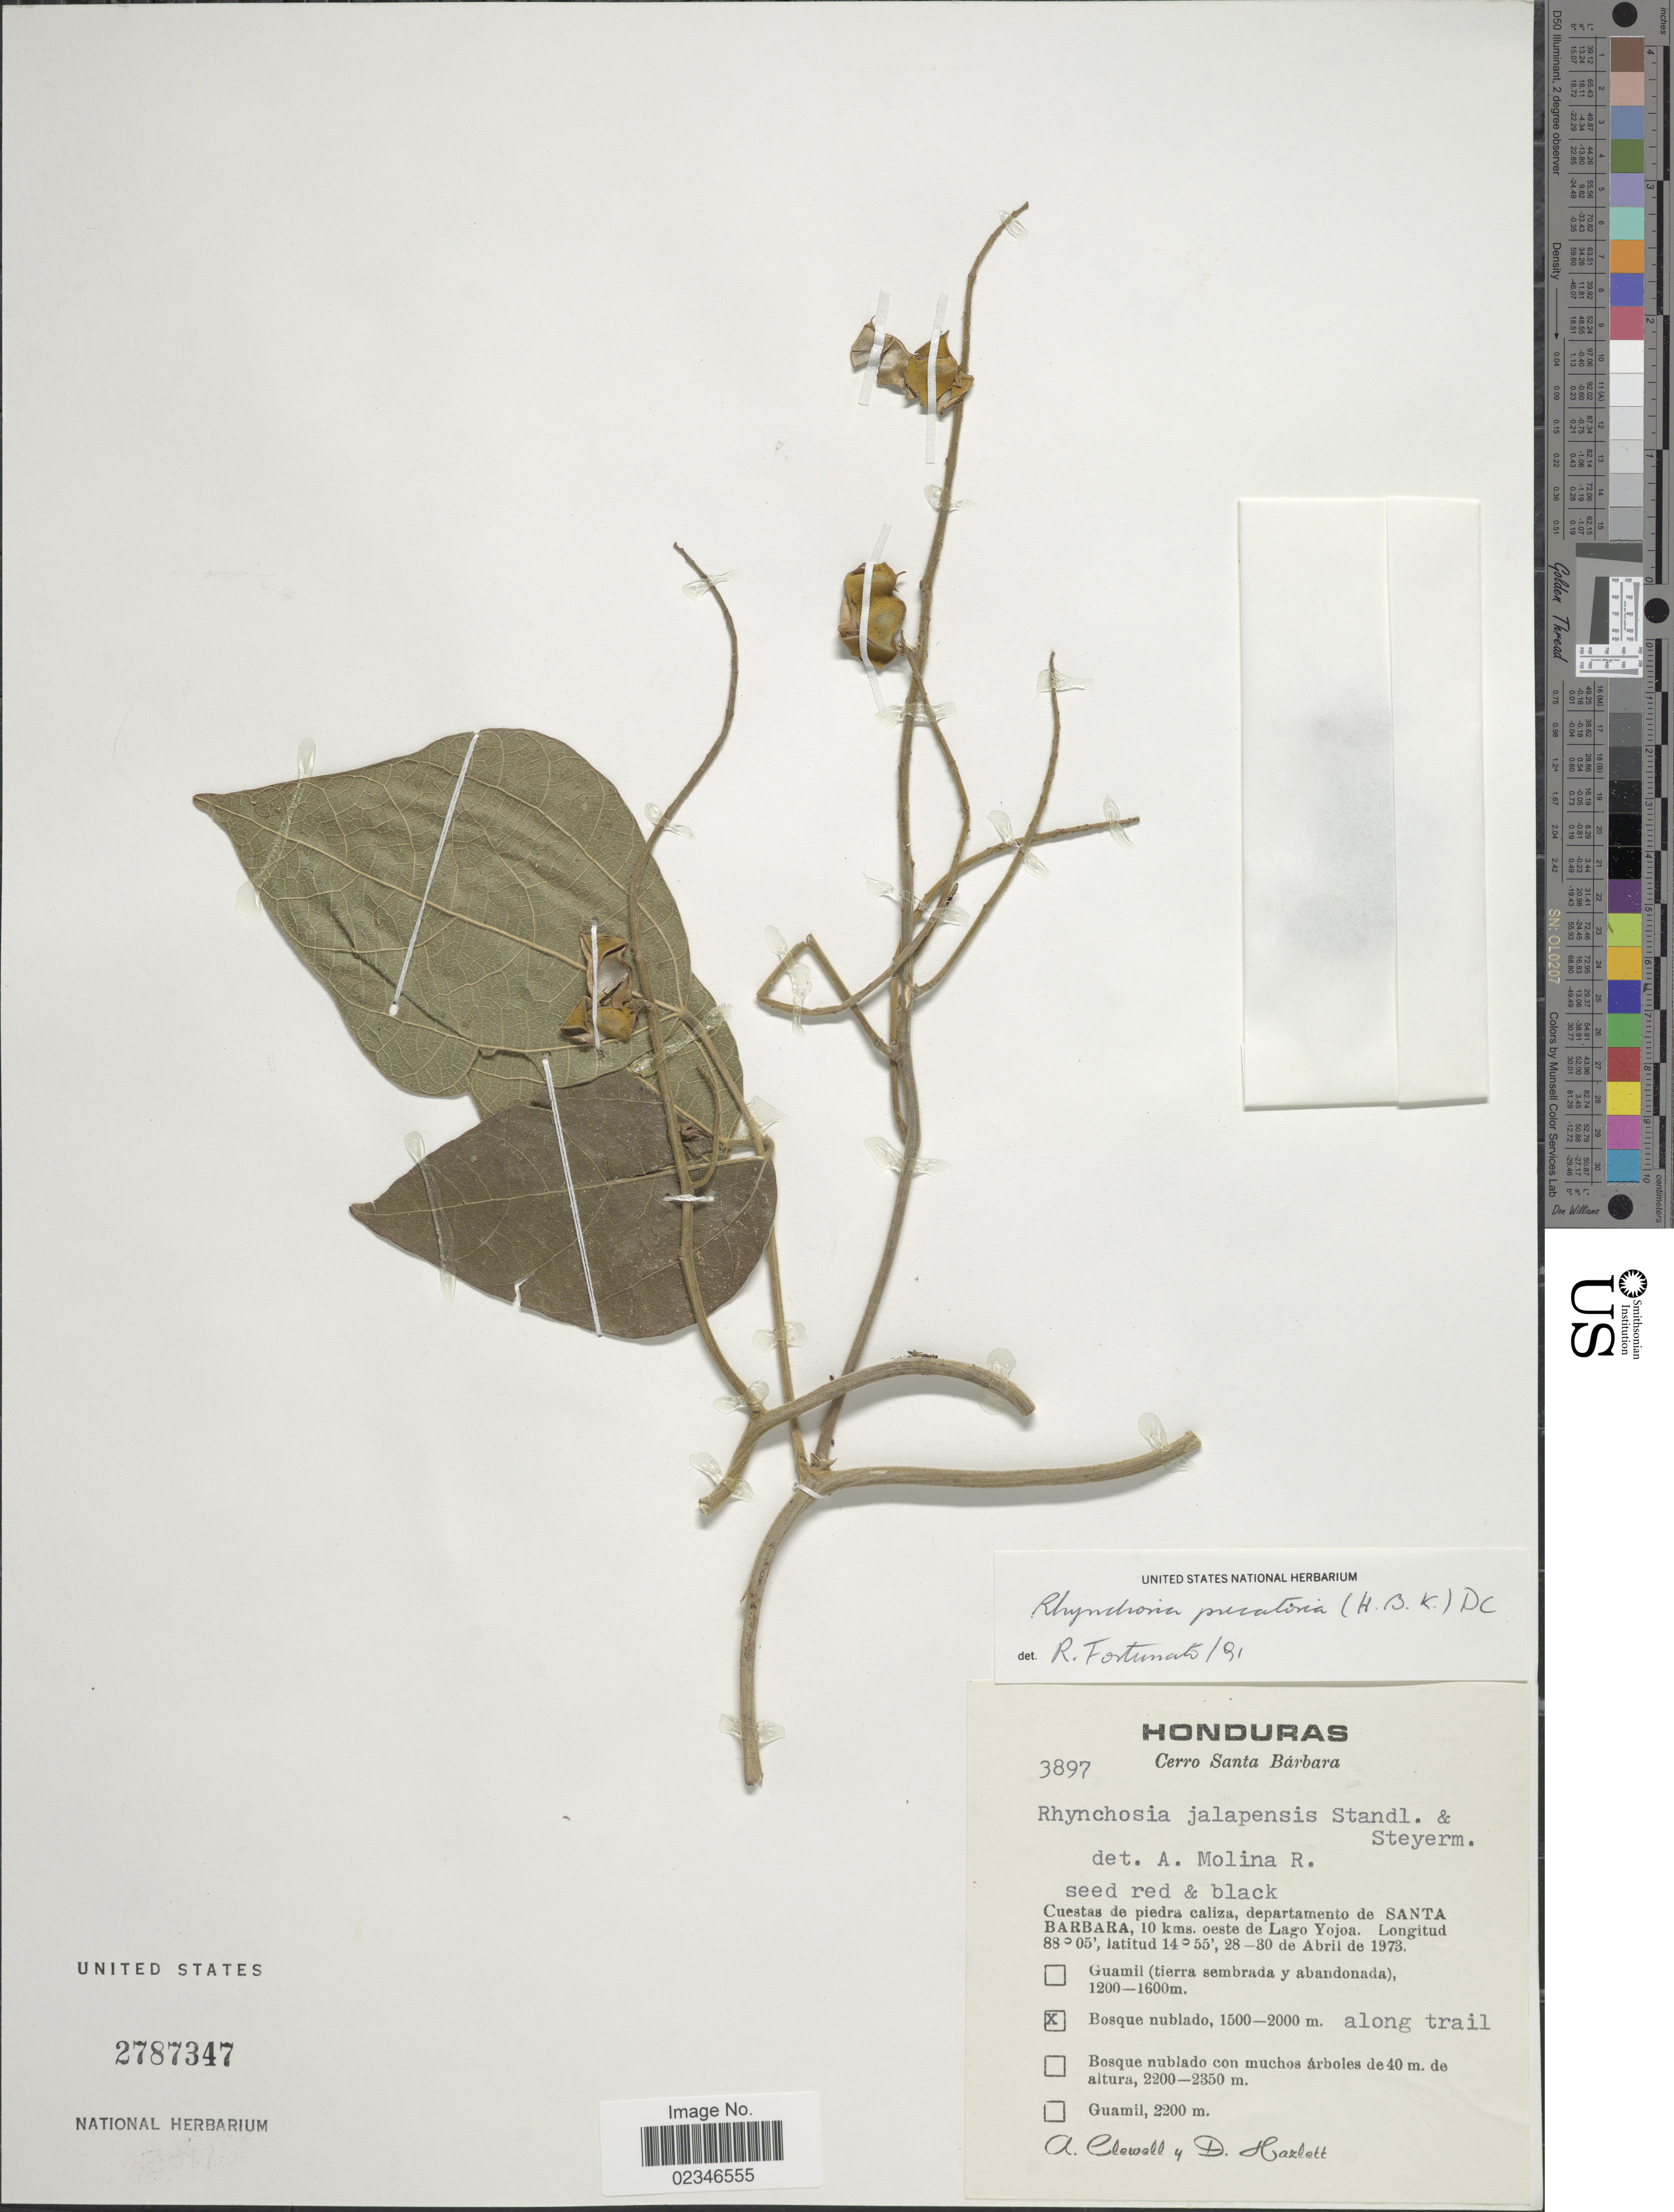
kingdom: Plantae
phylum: Tracheophyta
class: Magnoliopsida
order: Fabales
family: Fabaceae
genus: Rhynchosia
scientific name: Rhynchosia precatoria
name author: (Willd.) DC.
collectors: A. Clewell & D. Hazlett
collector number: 3897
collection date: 1973-04-28/1973-04-30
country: Honduras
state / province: Santa Bárbara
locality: Cerro Santa Barbara, Cuestas de piedra caliza, departamento de Santa Barbara, 10 kms. oeste de Lago Yojoa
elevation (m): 1500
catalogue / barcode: US 2787347